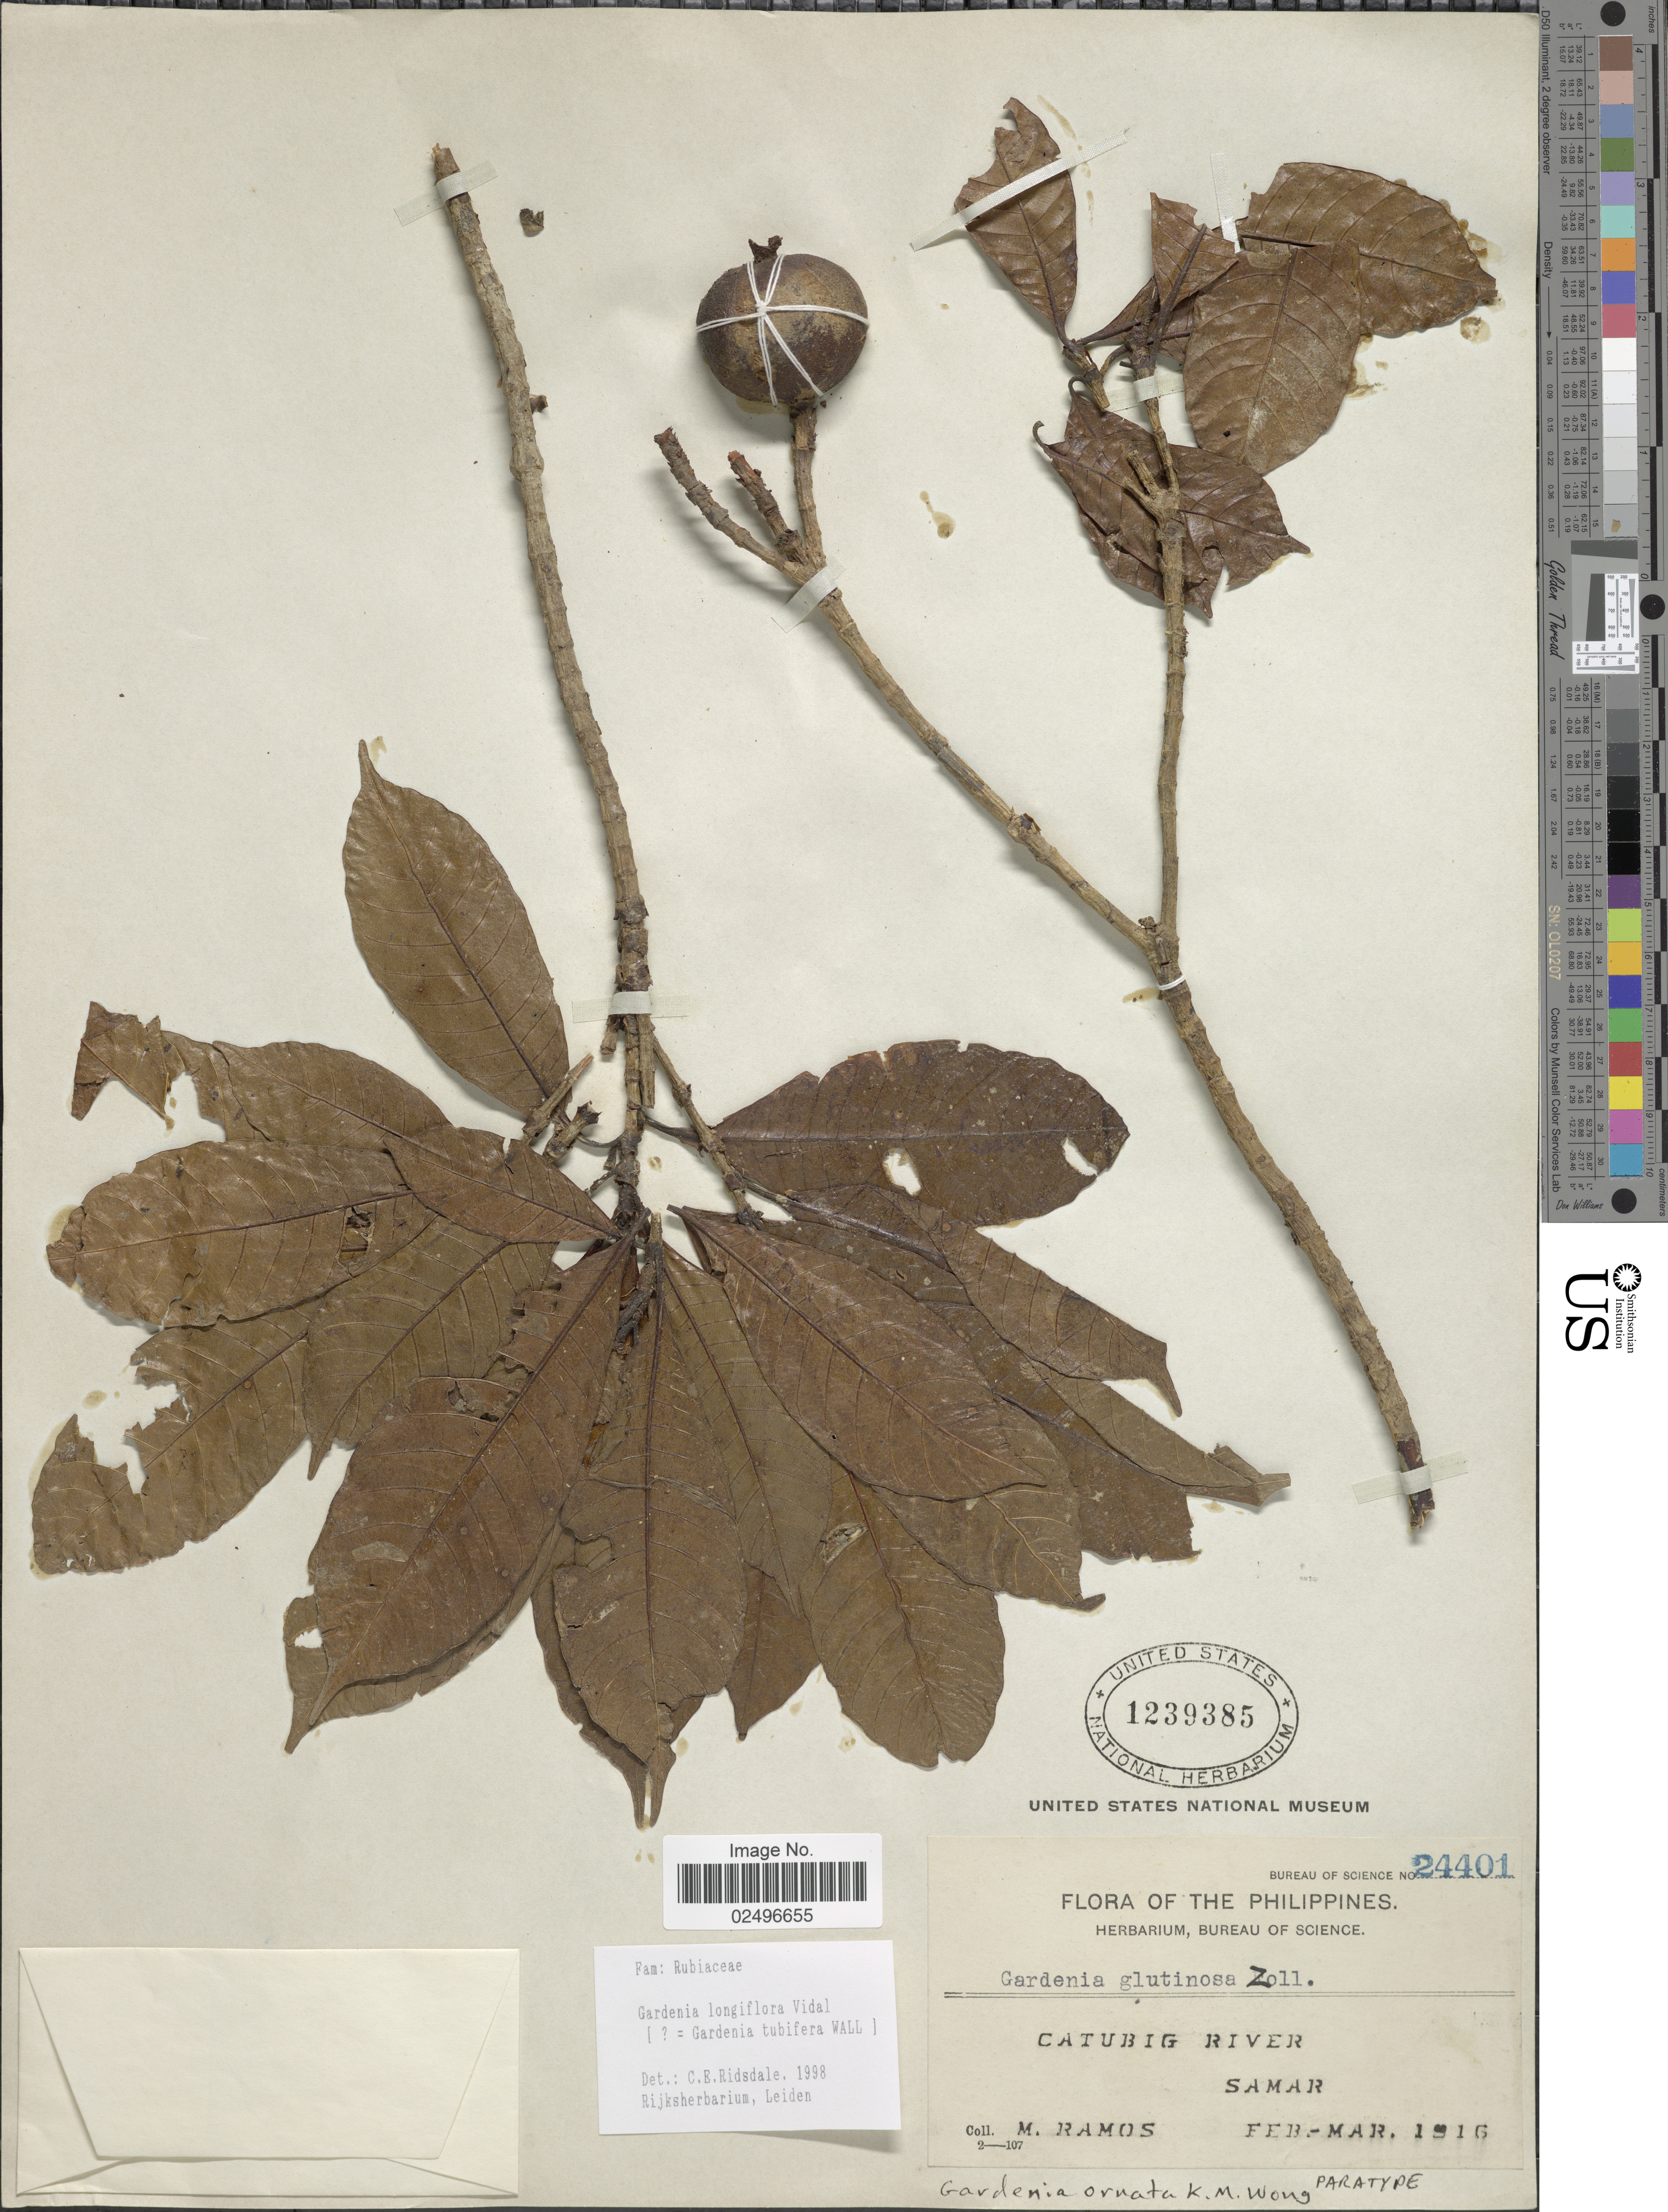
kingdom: Plantae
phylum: Tracheophyta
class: Magnoliopsida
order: Gentianales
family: Rubiaceae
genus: Gardenia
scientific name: Gardenia ornata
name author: K.M. Wong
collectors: M. Ramos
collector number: Bureau of Science 24401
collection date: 1916-02/1916-03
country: Philippines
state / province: Eastern Visayas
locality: Catubig River, Samar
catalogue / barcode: US 1239385